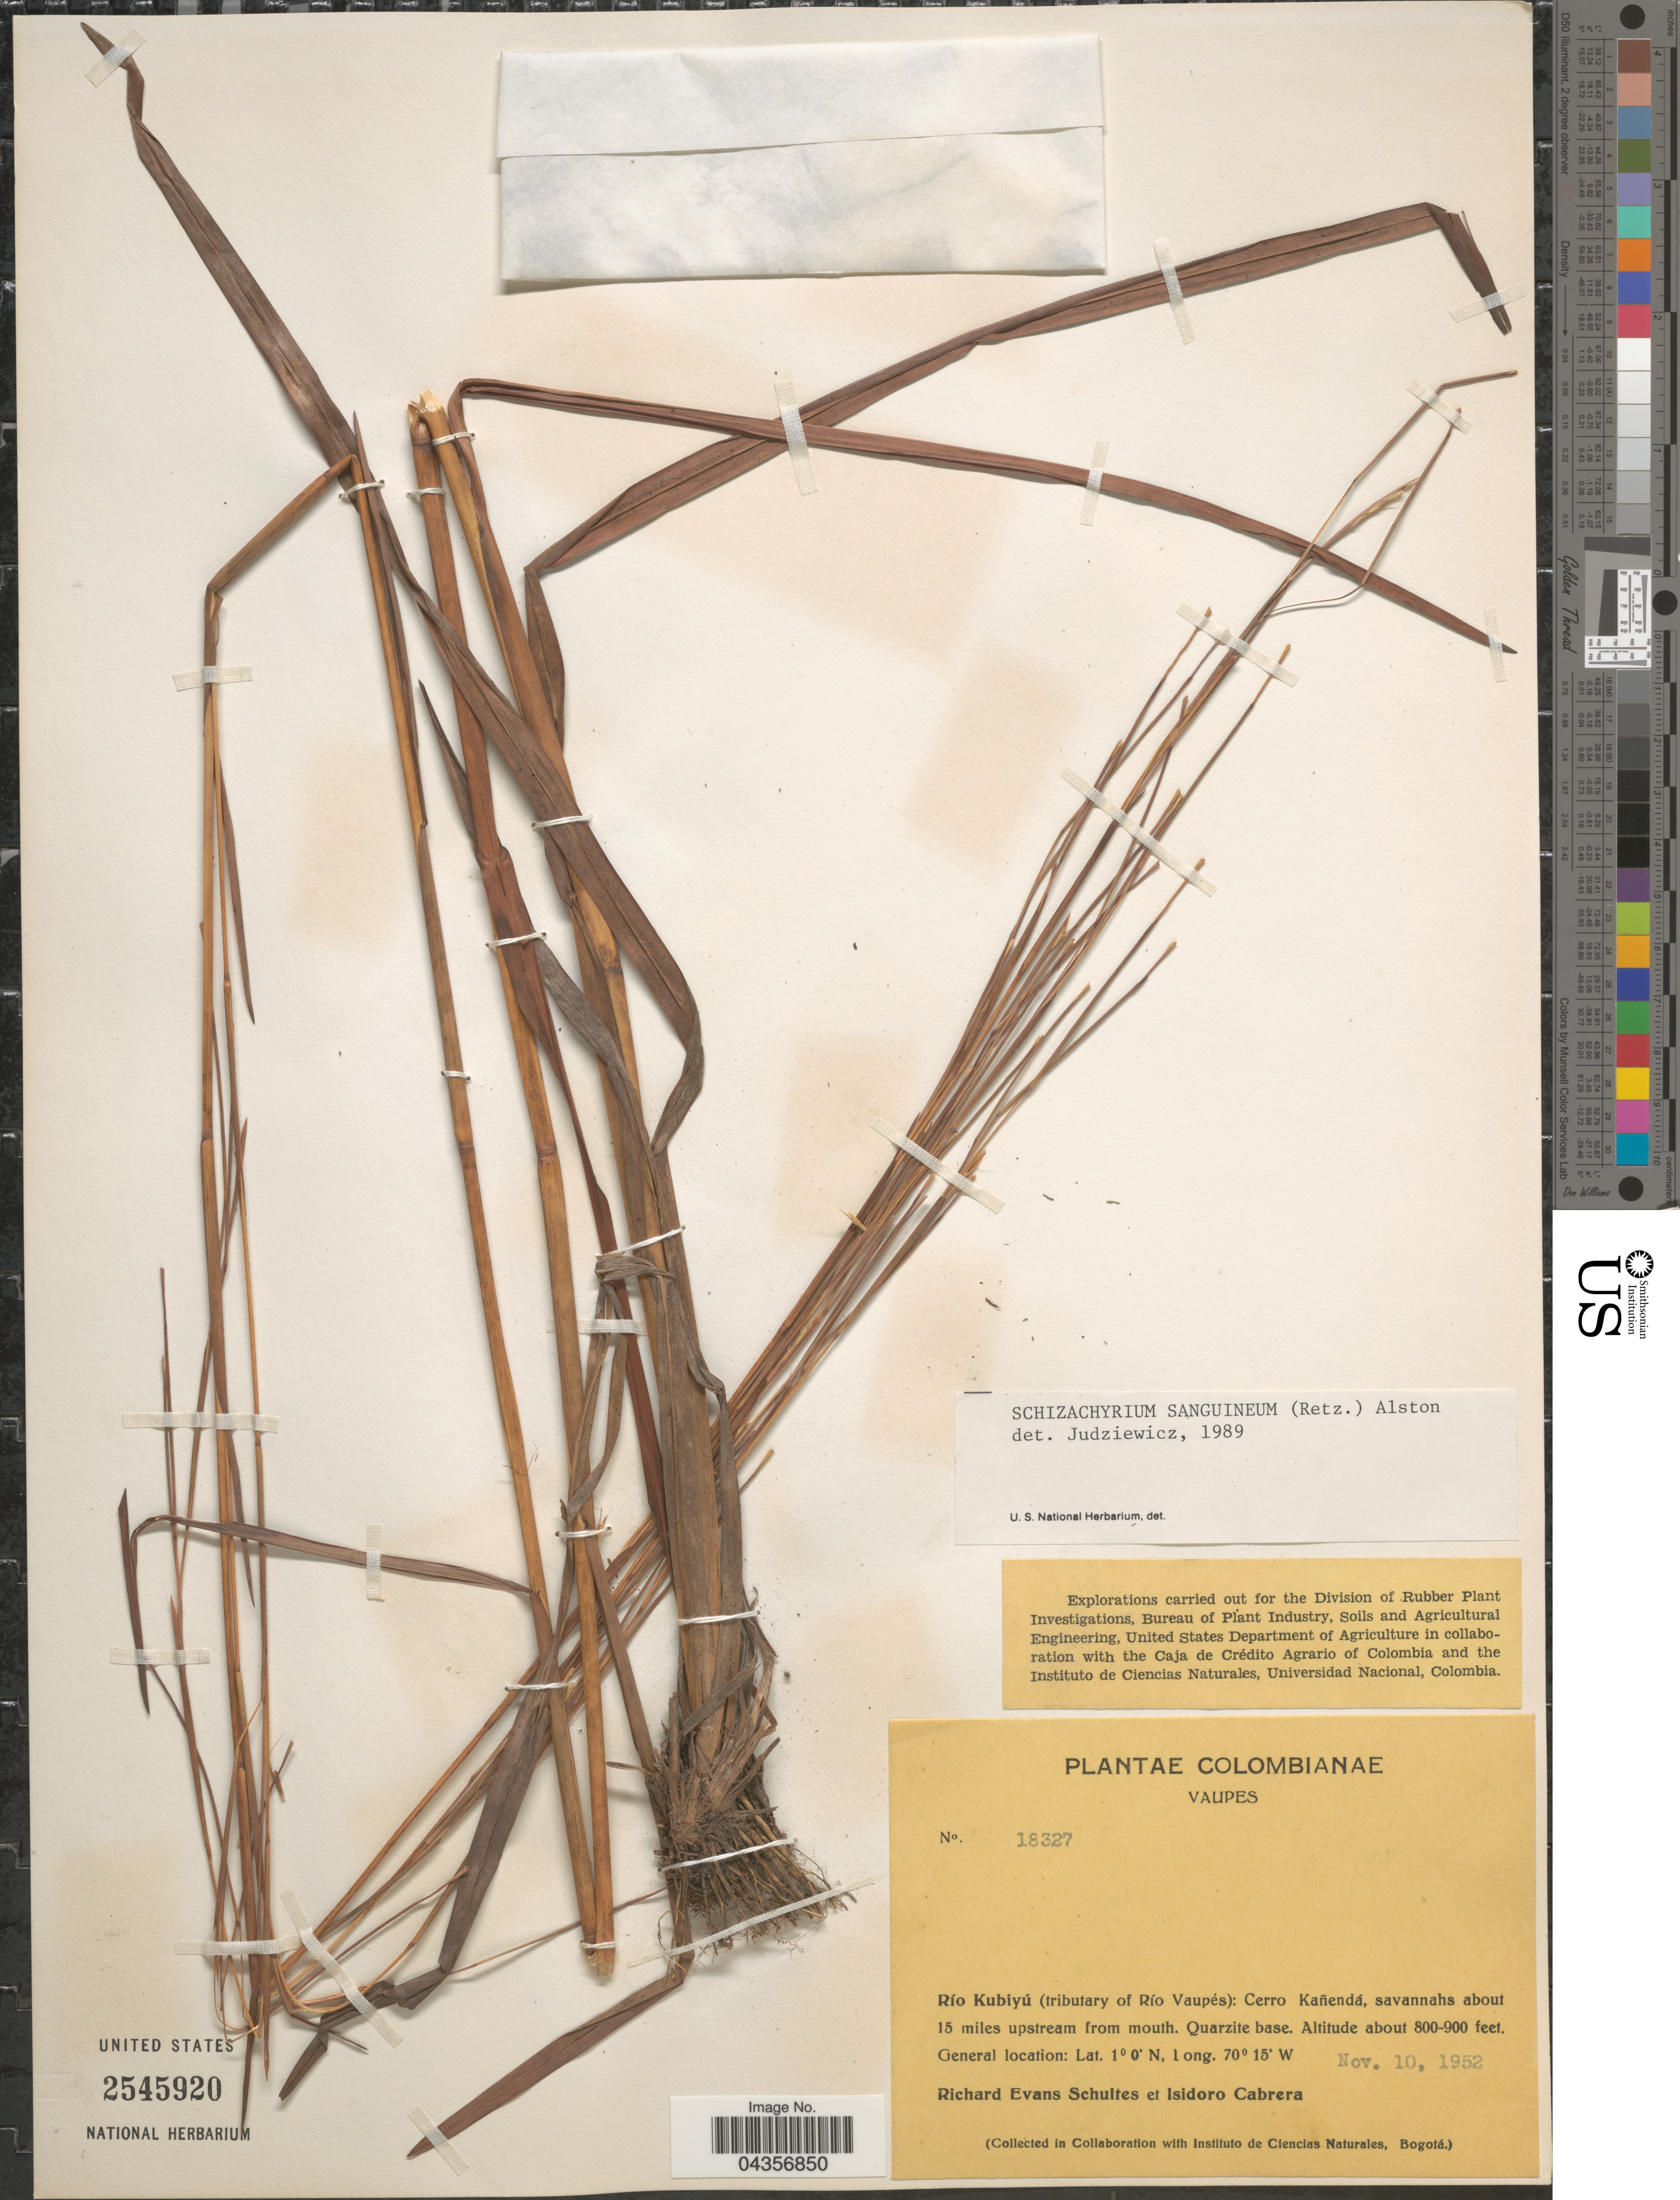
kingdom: Plantae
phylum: Tracheophyta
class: Liliopsida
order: Poales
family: Poaceae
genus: Schizachyrium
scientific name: Schizachyrium sanguineum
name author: (Retz.) Alston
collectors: R. E. Schultes & I. Cabrera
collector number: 18327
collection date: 1952-11-10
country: Colombia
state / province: Vaupés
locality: Río Kubiyú (tributary of Río Vaupés): Cerro Kañendá, savannahs about 15 miles upstream from mouth. Quarzite base.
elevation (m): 244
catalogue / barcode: US 2545920